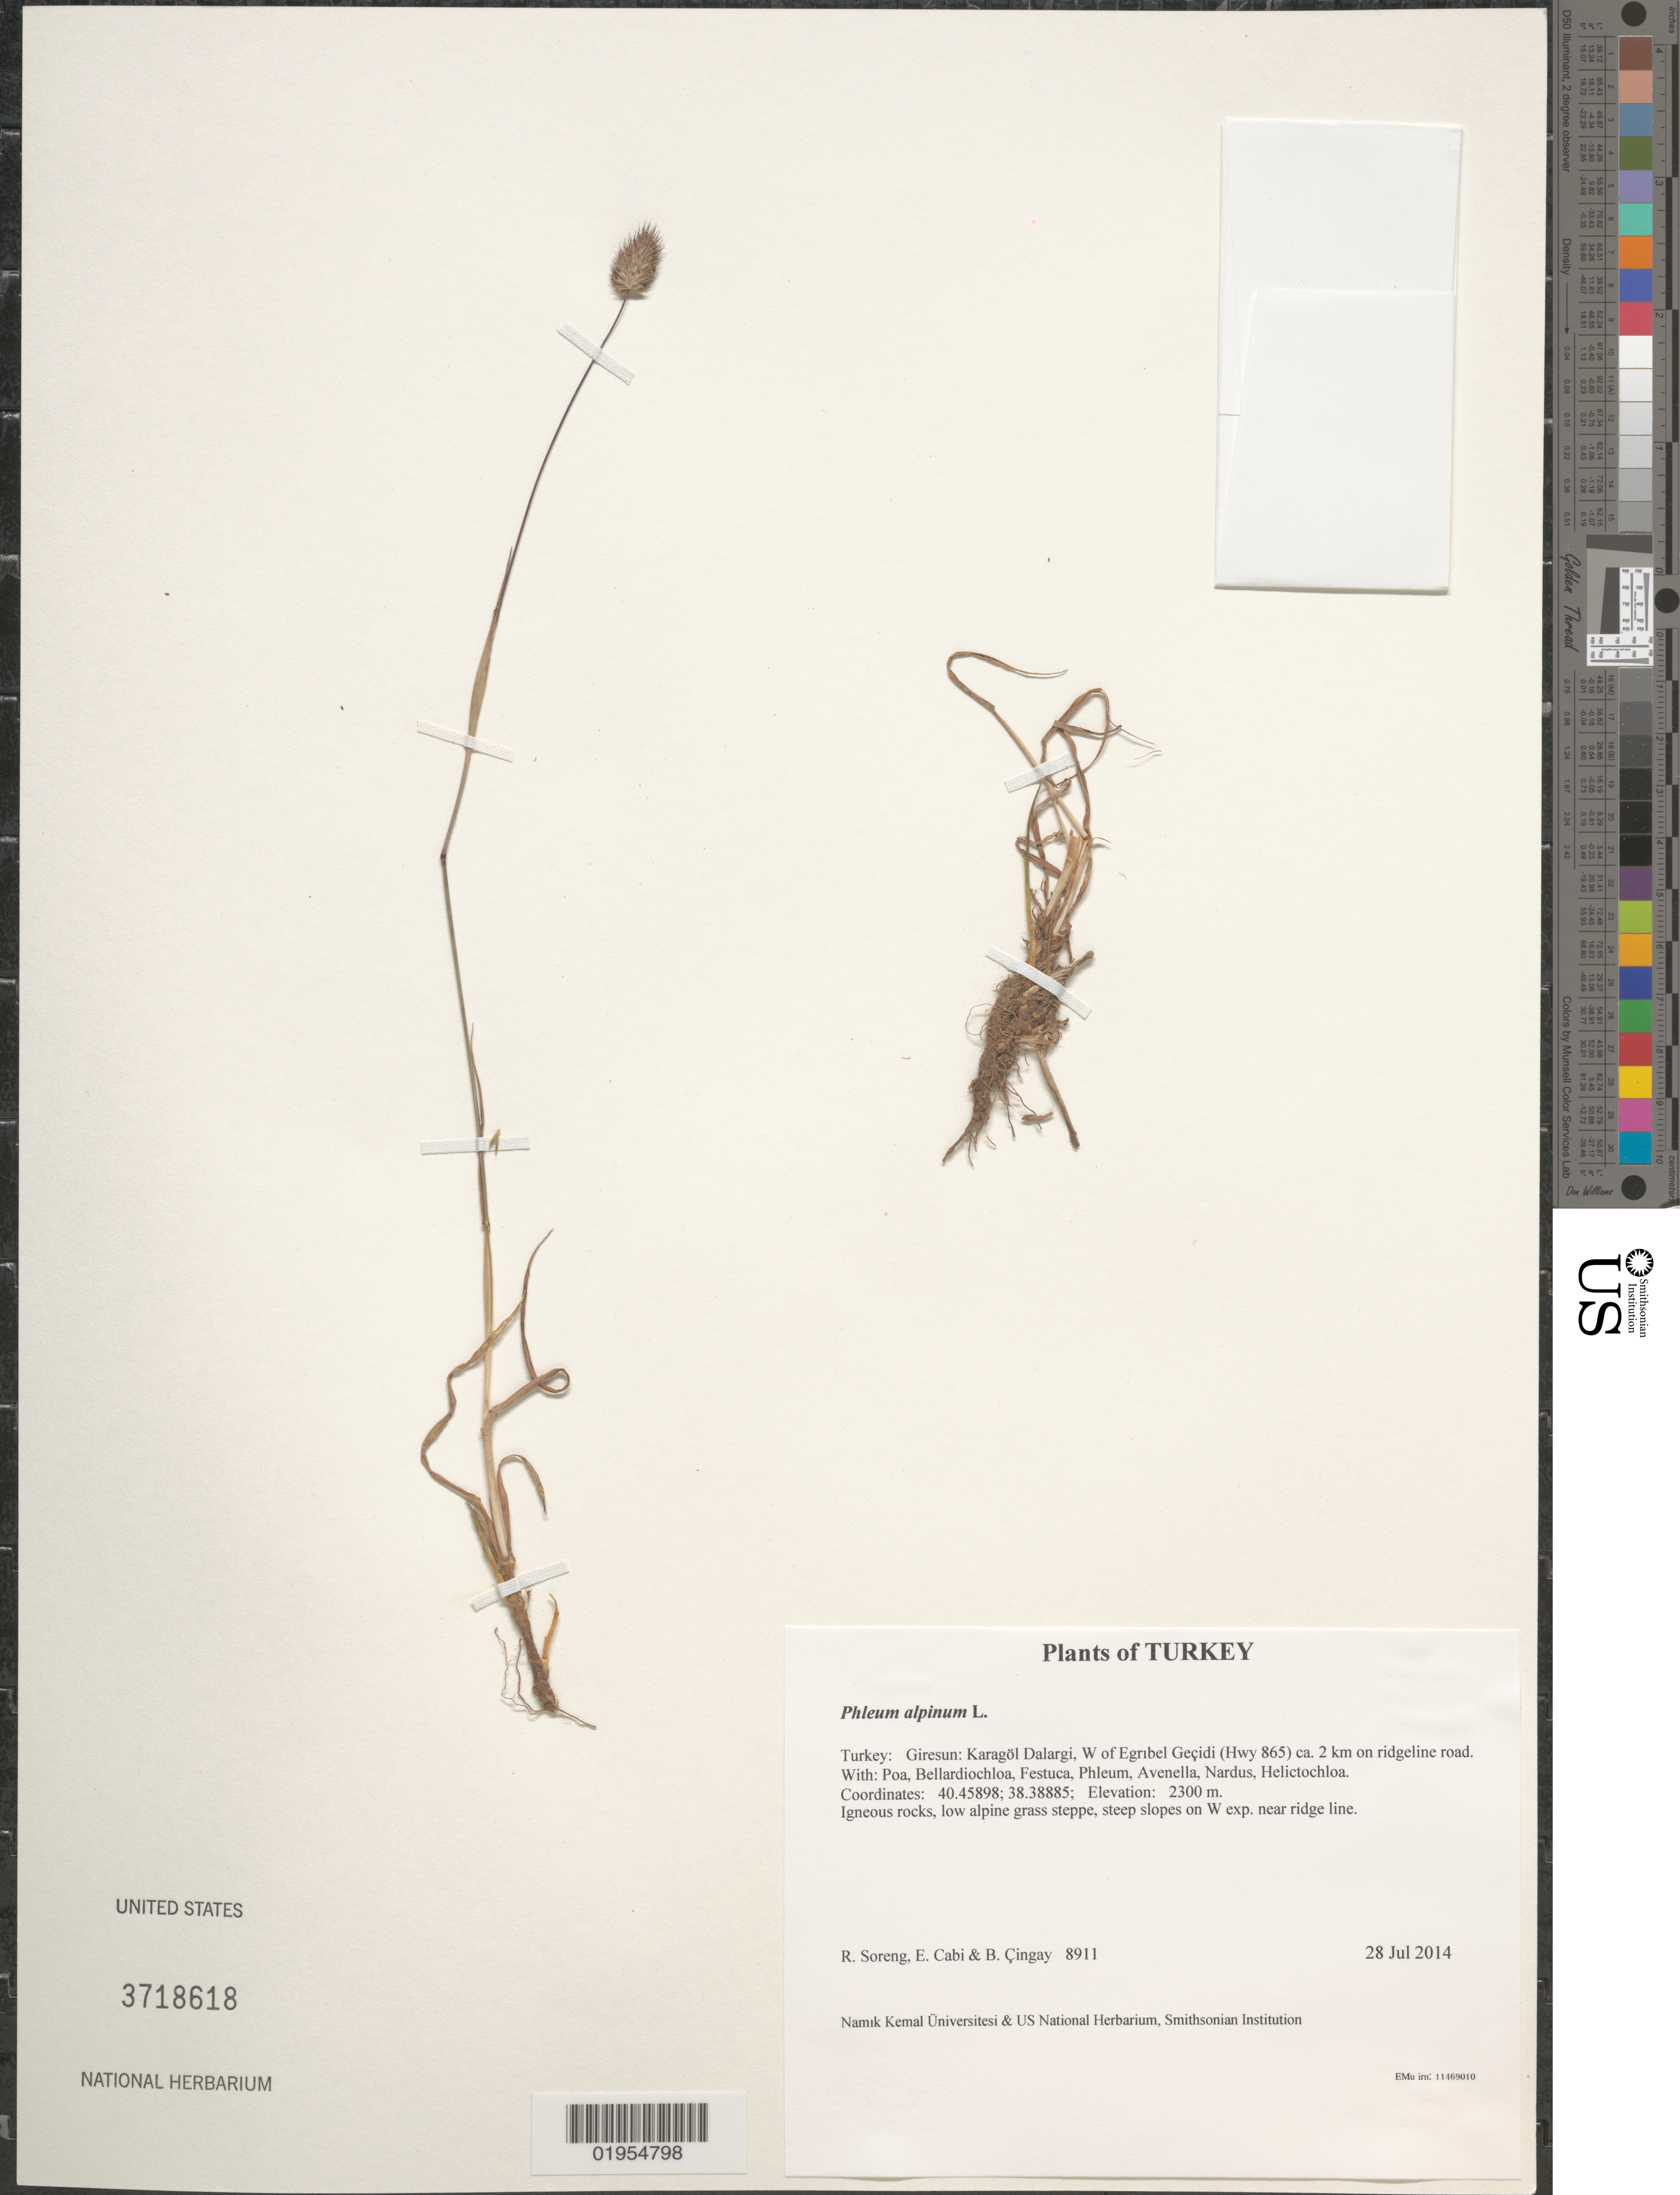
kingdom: Plantae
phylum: Tracheophyta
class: Liliopsida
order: Poales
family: Poaceae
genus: Phleum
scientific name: Phleum alpinum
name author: L.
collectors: R. J. Soreng, E. Cabi & B. Çıngay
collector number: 8911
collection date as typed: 28 Jul 2014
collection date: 2014-07-28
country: Turkey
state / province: Giresun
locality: Karagol Dalargi, W of Egribel Pass (Hwy 865) ca. 2 km on ridgeline road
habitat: Igneous rocks, low alpine grass steppe, steep slopes on W exp. near ridge line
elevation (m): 2300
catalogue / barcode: US 3718618